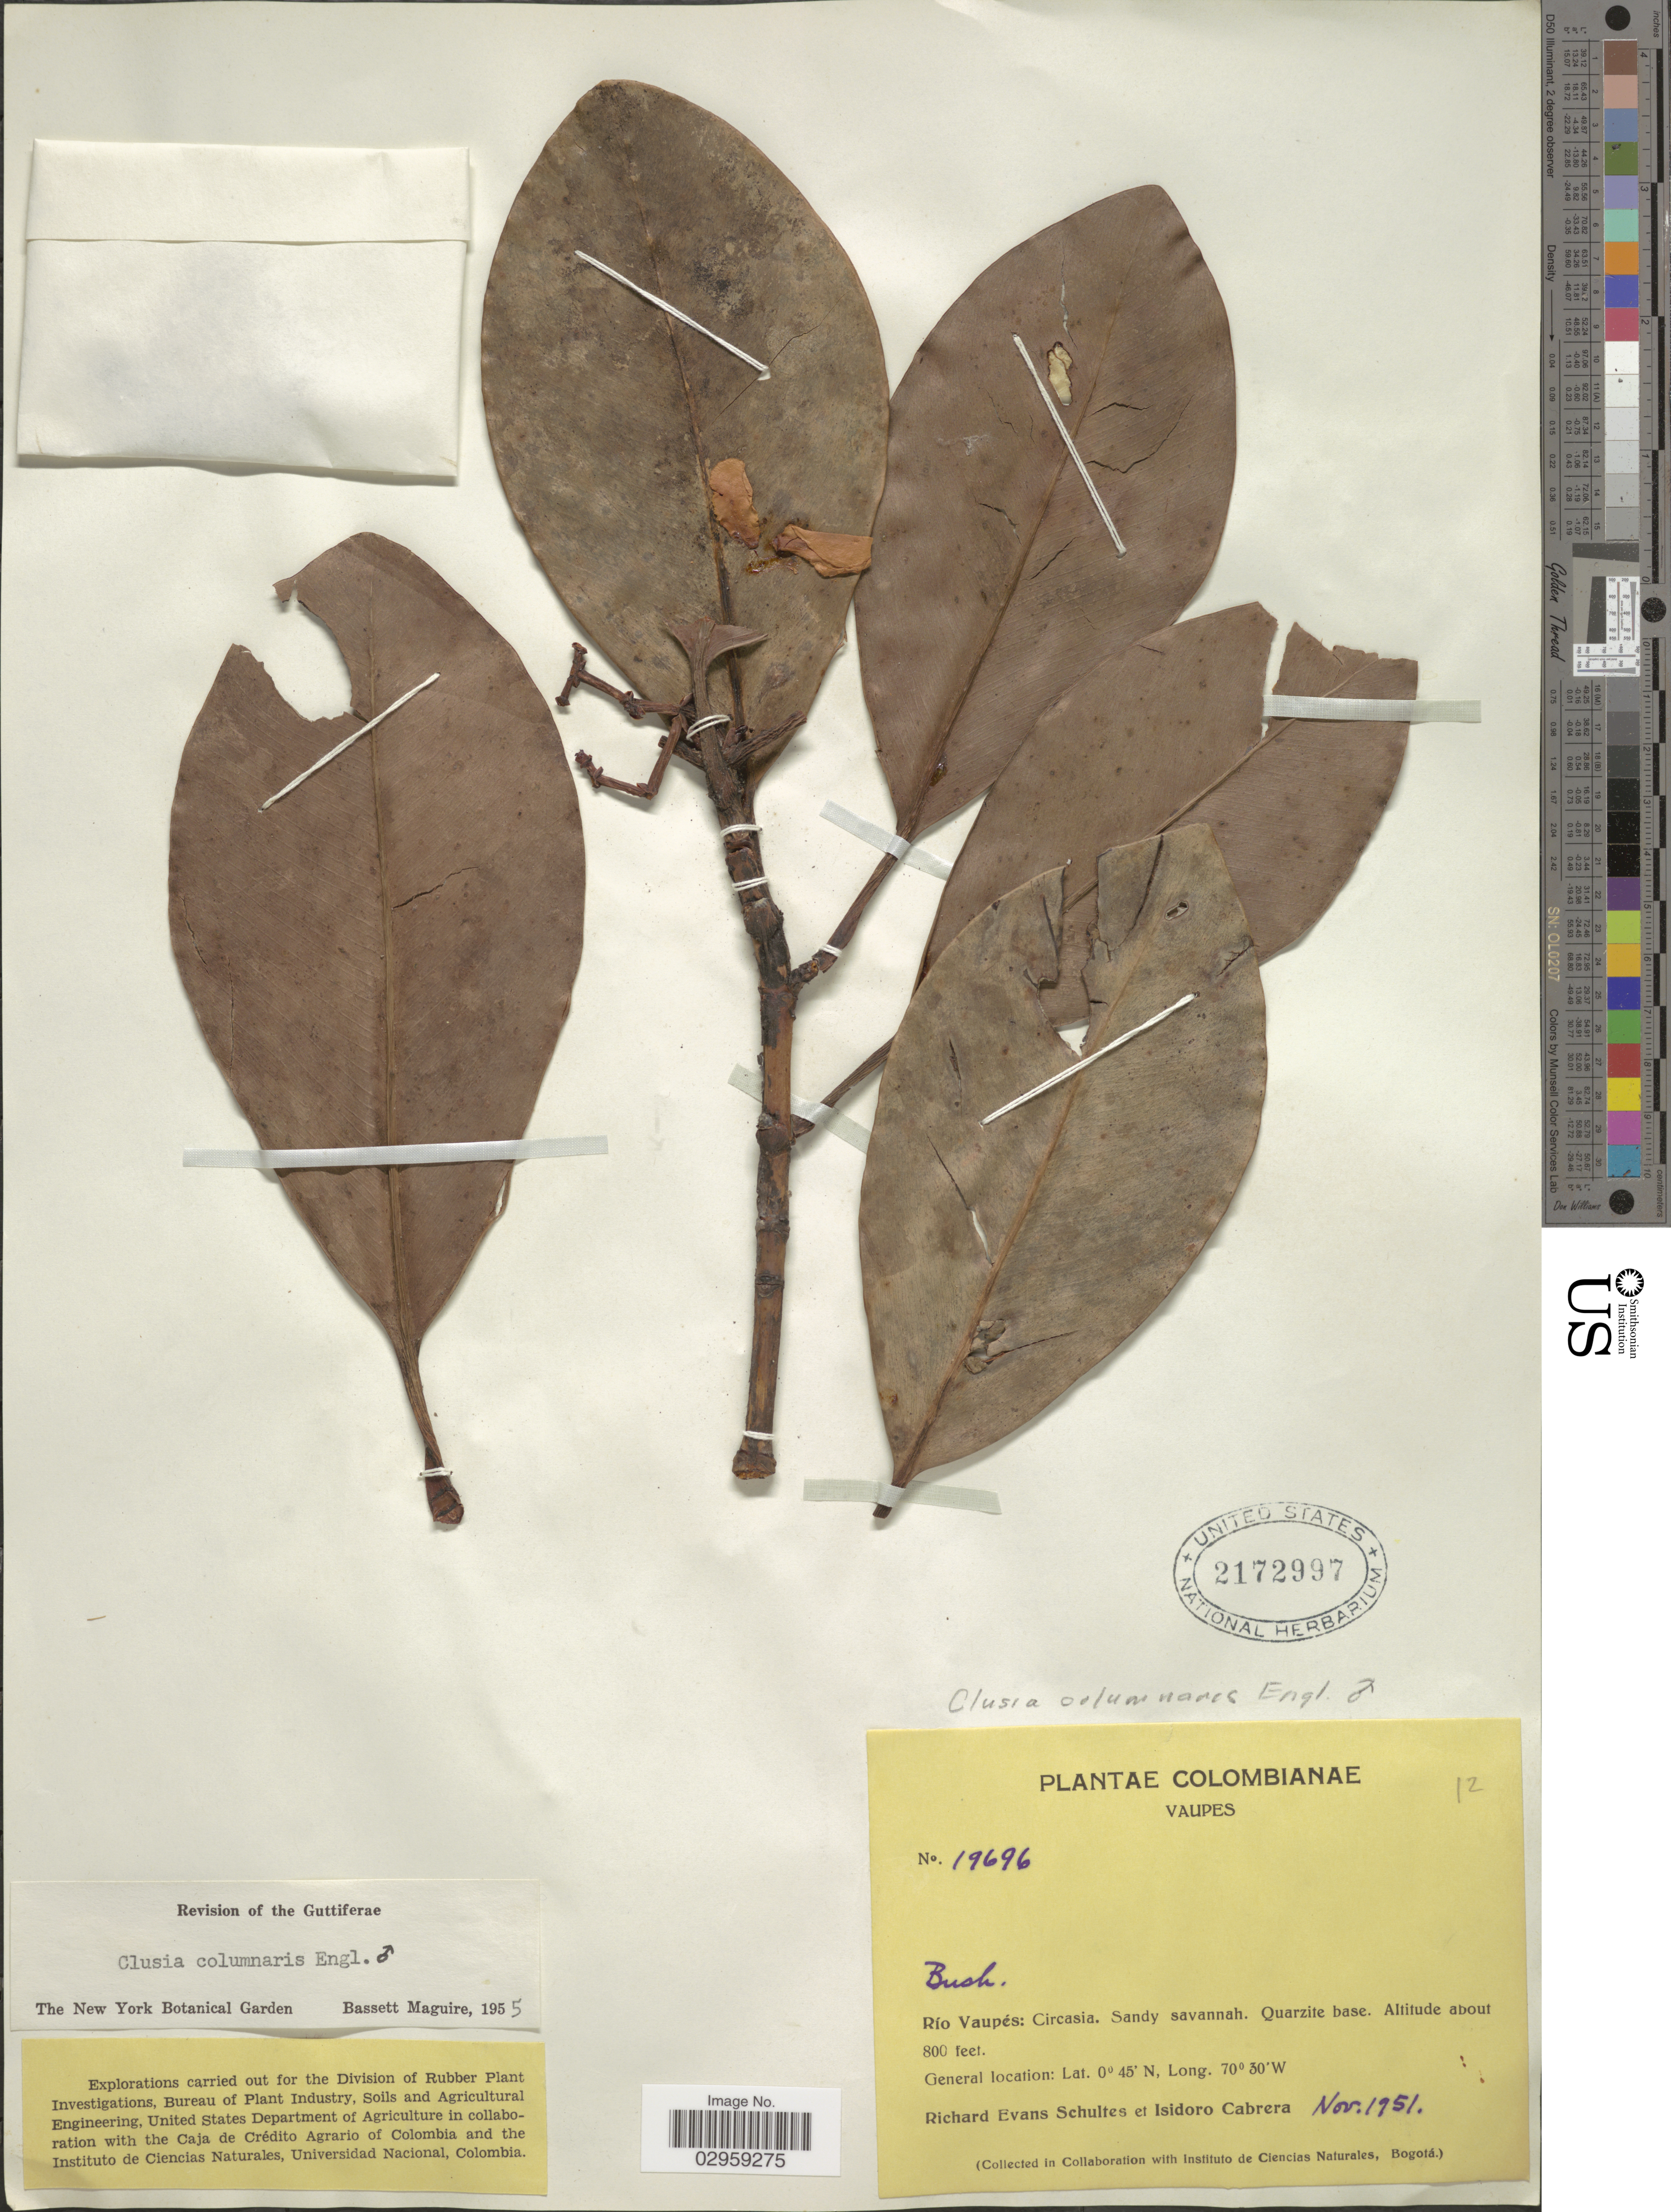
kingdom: Plantae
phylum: Tracheophyta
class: Magnoliopsida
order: Malpighiales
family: Clusiaceae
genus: Clusia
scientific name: Clusia columnaris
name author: Engl.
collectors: R. E. Schultes & I. Cabrera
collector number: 19696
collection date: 1951-11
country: Colombia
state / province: Vaupés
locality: Río Vaupés: Circasia. Sandy savannah. Quartzite base.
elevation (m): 244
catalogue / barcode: US 2172997